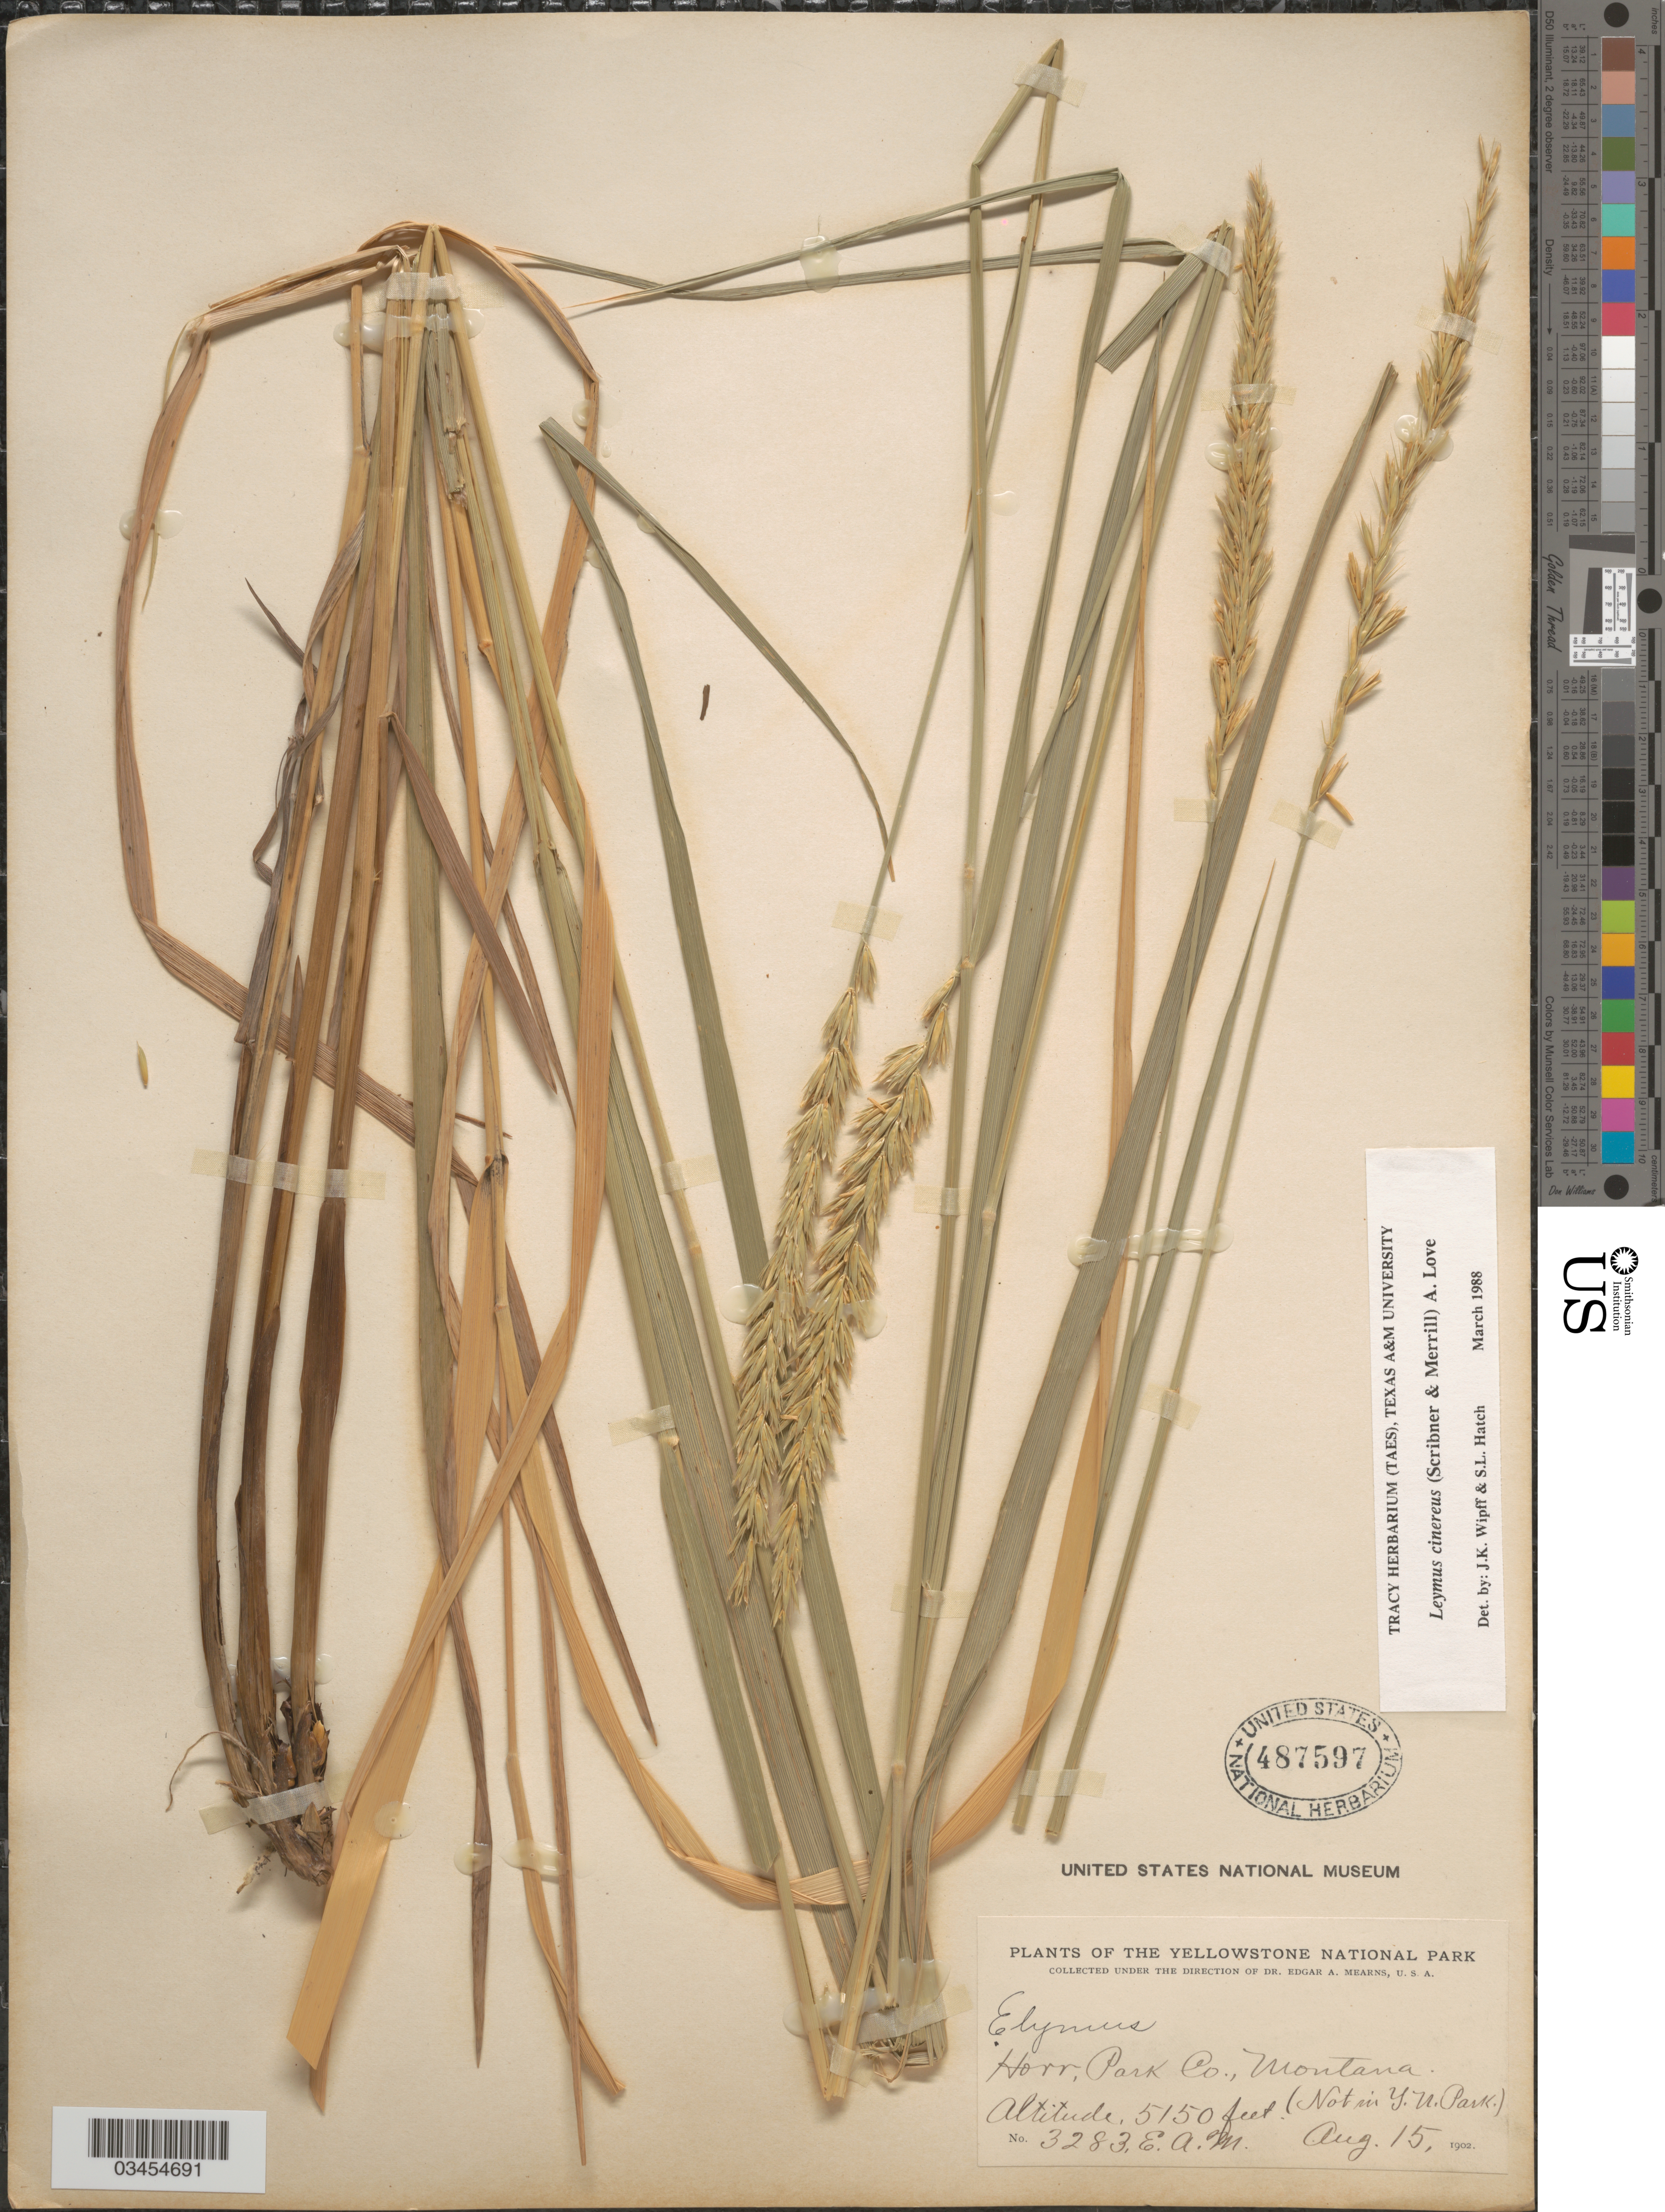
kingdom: Plantae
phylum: Tracheophyta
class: Liliopsida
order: Poales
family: Poaceae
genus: Leymus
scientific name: Leymus cinereus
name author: (Scribn. & Merr.) Á. Löve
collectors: E. A. Mearns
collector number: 3283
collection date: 1902-08-15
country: United States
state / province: Montana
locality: The Yellwstone National Park. Horr. Park Co., Not in Y.N. Park.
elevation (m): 1570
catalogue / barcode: US 487597